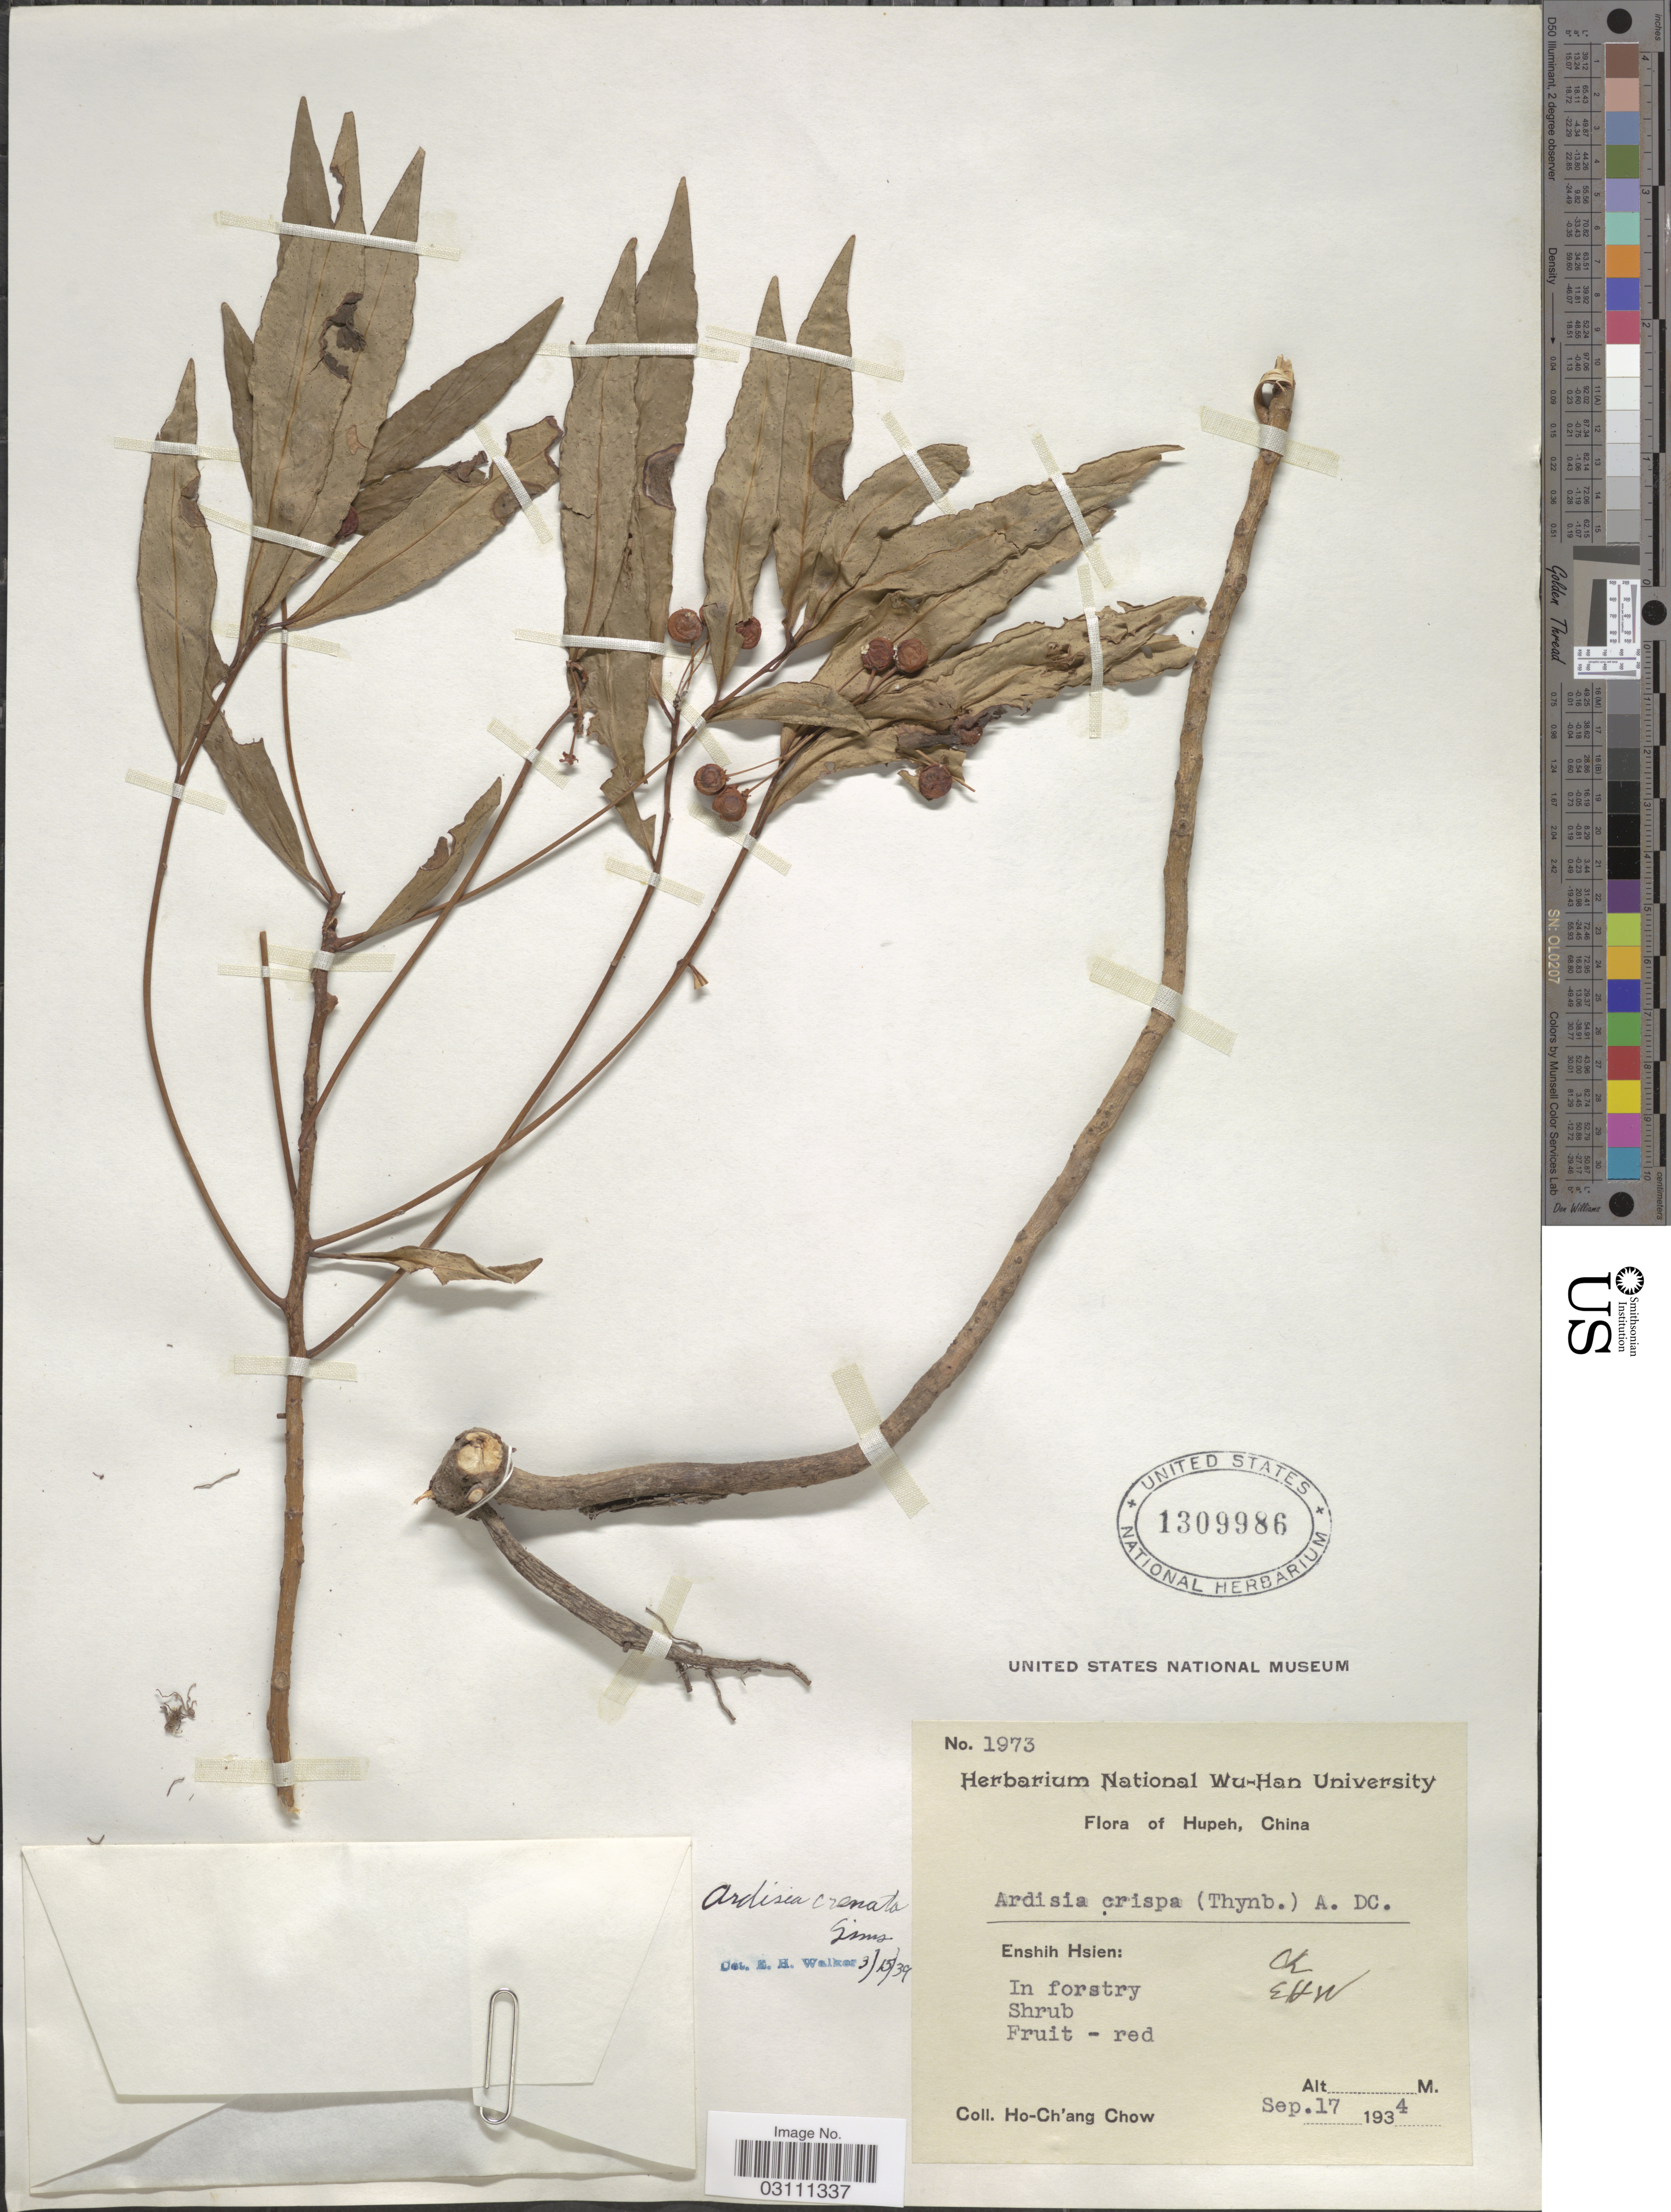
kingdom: Plantae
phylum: Tracheophyta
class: Magnoliopsida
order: Ericales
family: Primulaceae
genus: Ardisia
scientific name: Ardisia crenata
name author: Sims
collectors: H. Chow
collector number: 1973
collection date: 1934-09-17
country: China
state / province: Hubei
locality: Hupeh. Enshih Hsien.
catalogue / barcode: US 1309986